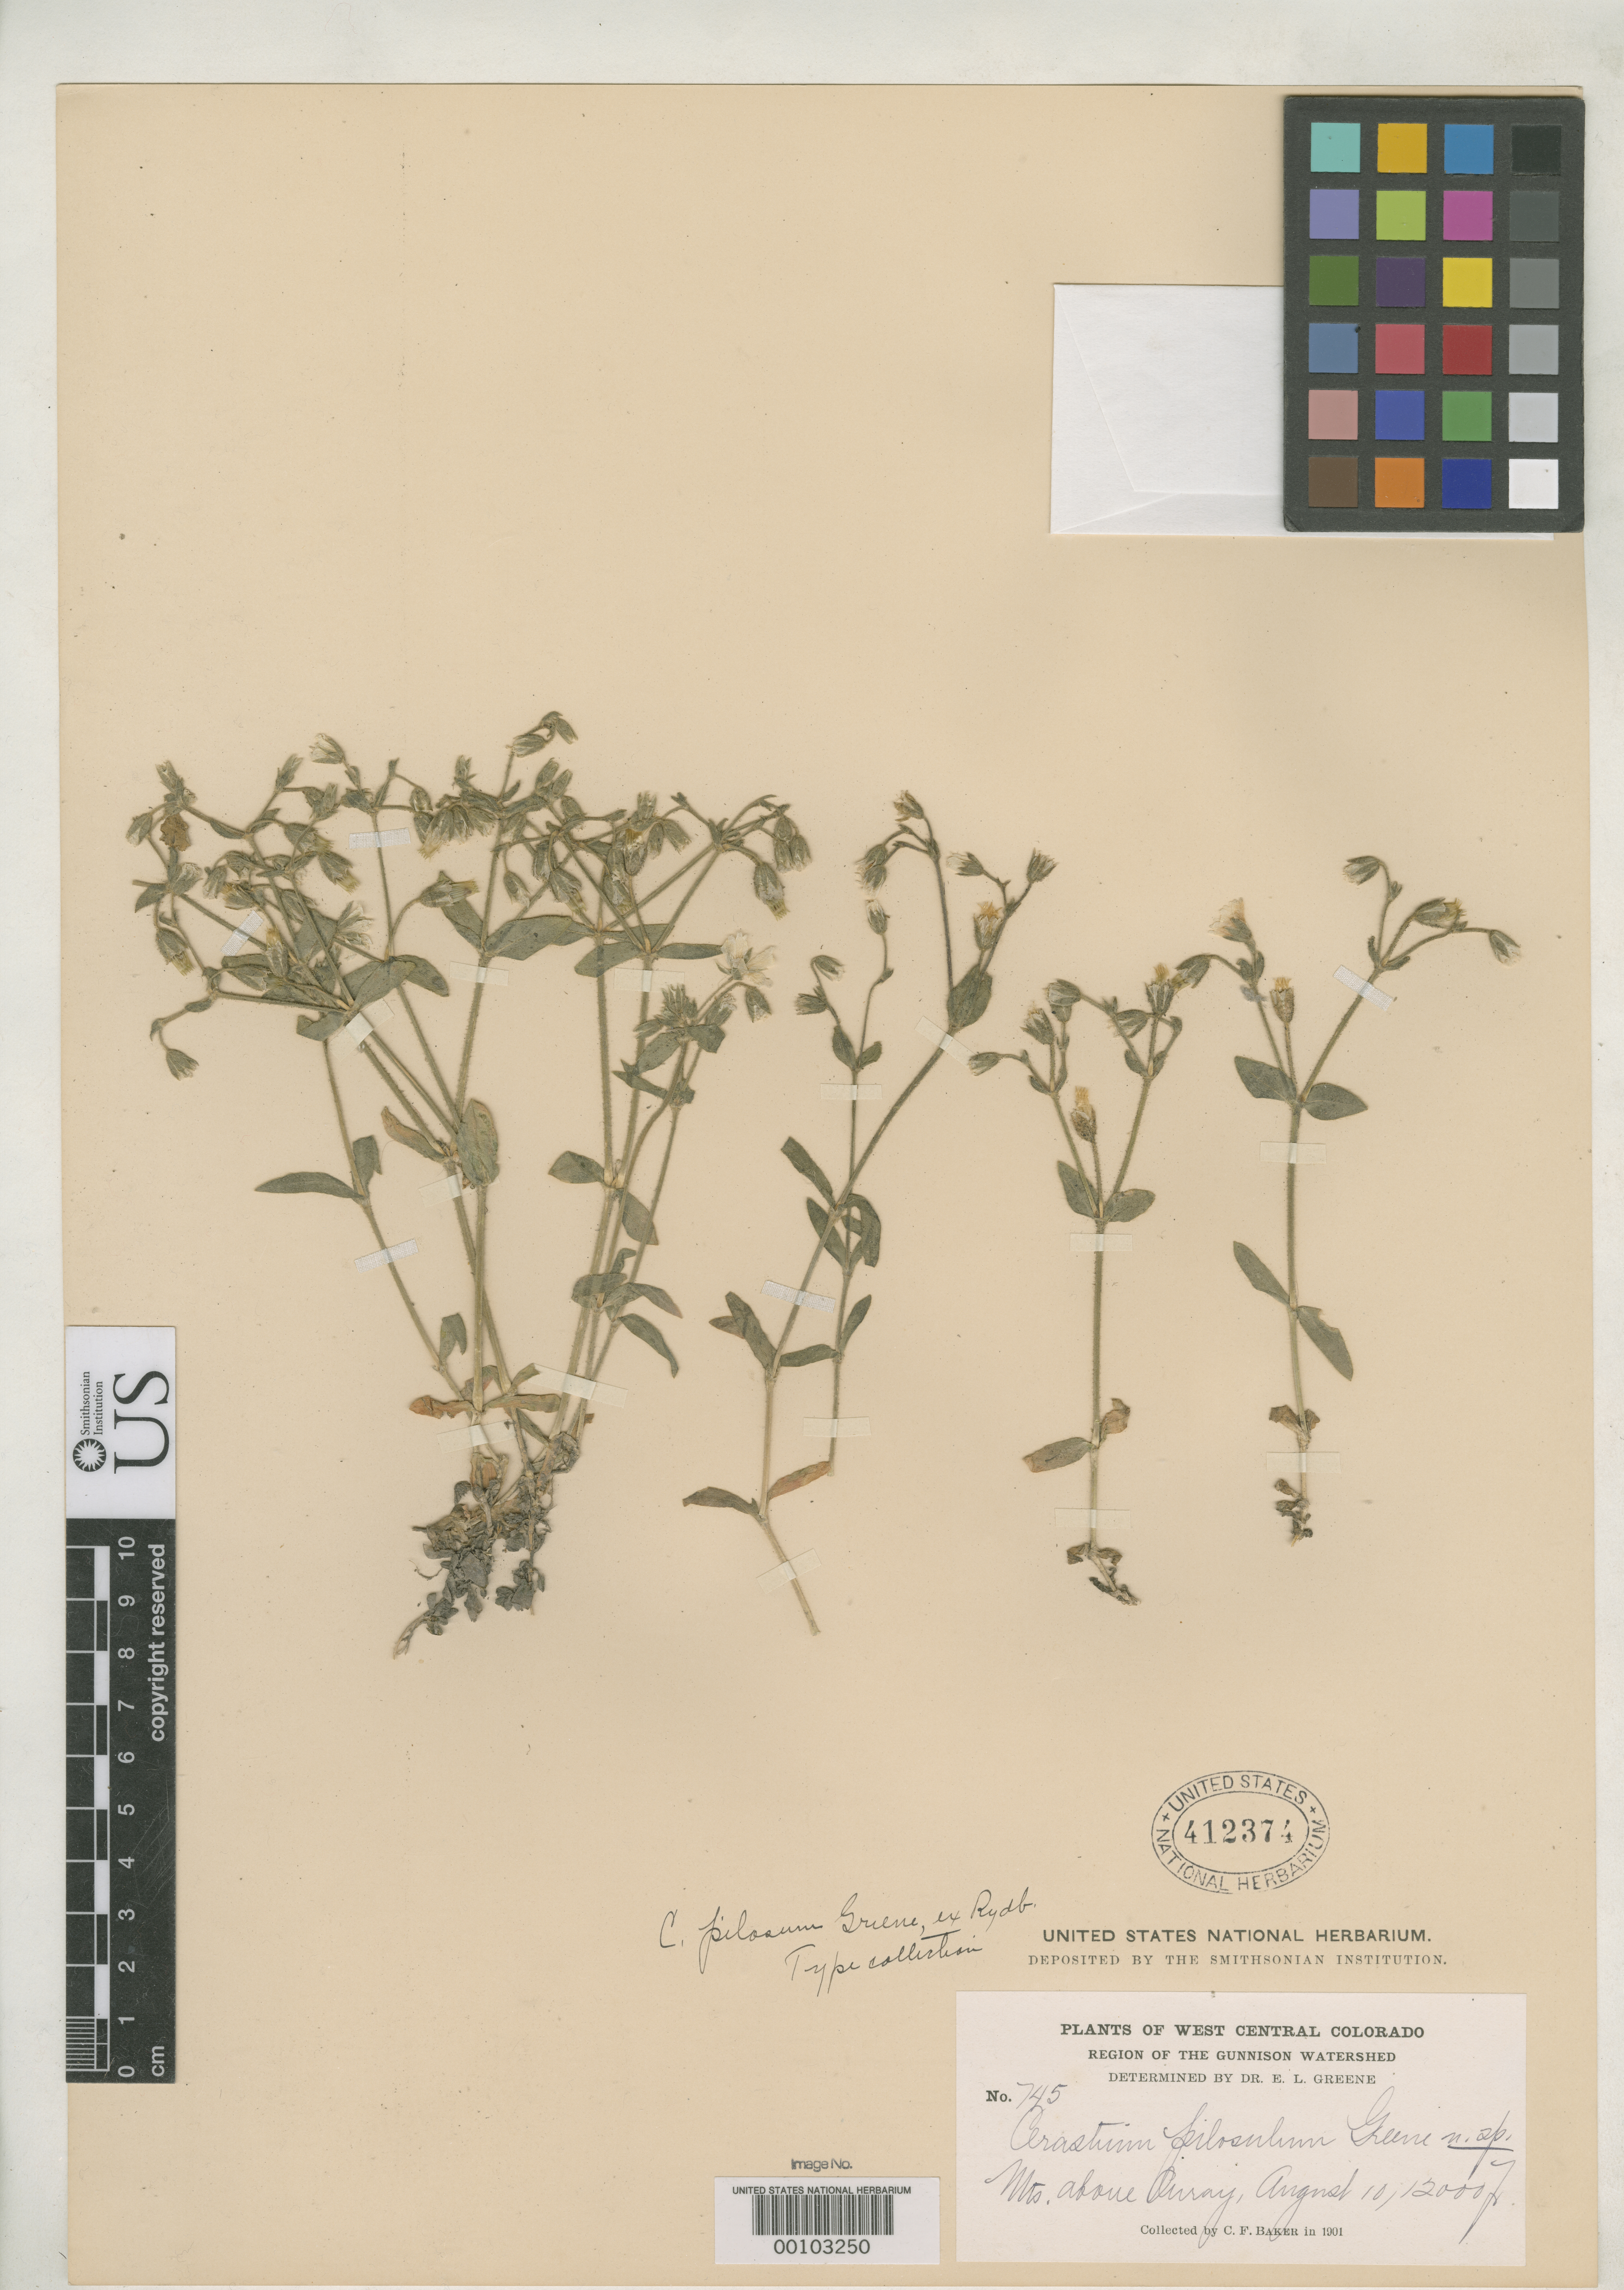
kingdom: Plantae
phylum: Tracheophyta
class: Magnoliopsida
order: Caryophyllales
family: Caryophyllaceae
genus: Cerastium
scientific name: Cerastium pilosum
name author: Greene in Rydb.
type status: Possible Isotype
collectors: C. F. Baker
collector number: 745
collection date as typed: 10 Aug 1901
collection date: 1901-08-10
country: United States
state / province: Colorado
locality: Mountains above Ouray.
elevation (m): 366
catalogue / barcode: US 412374